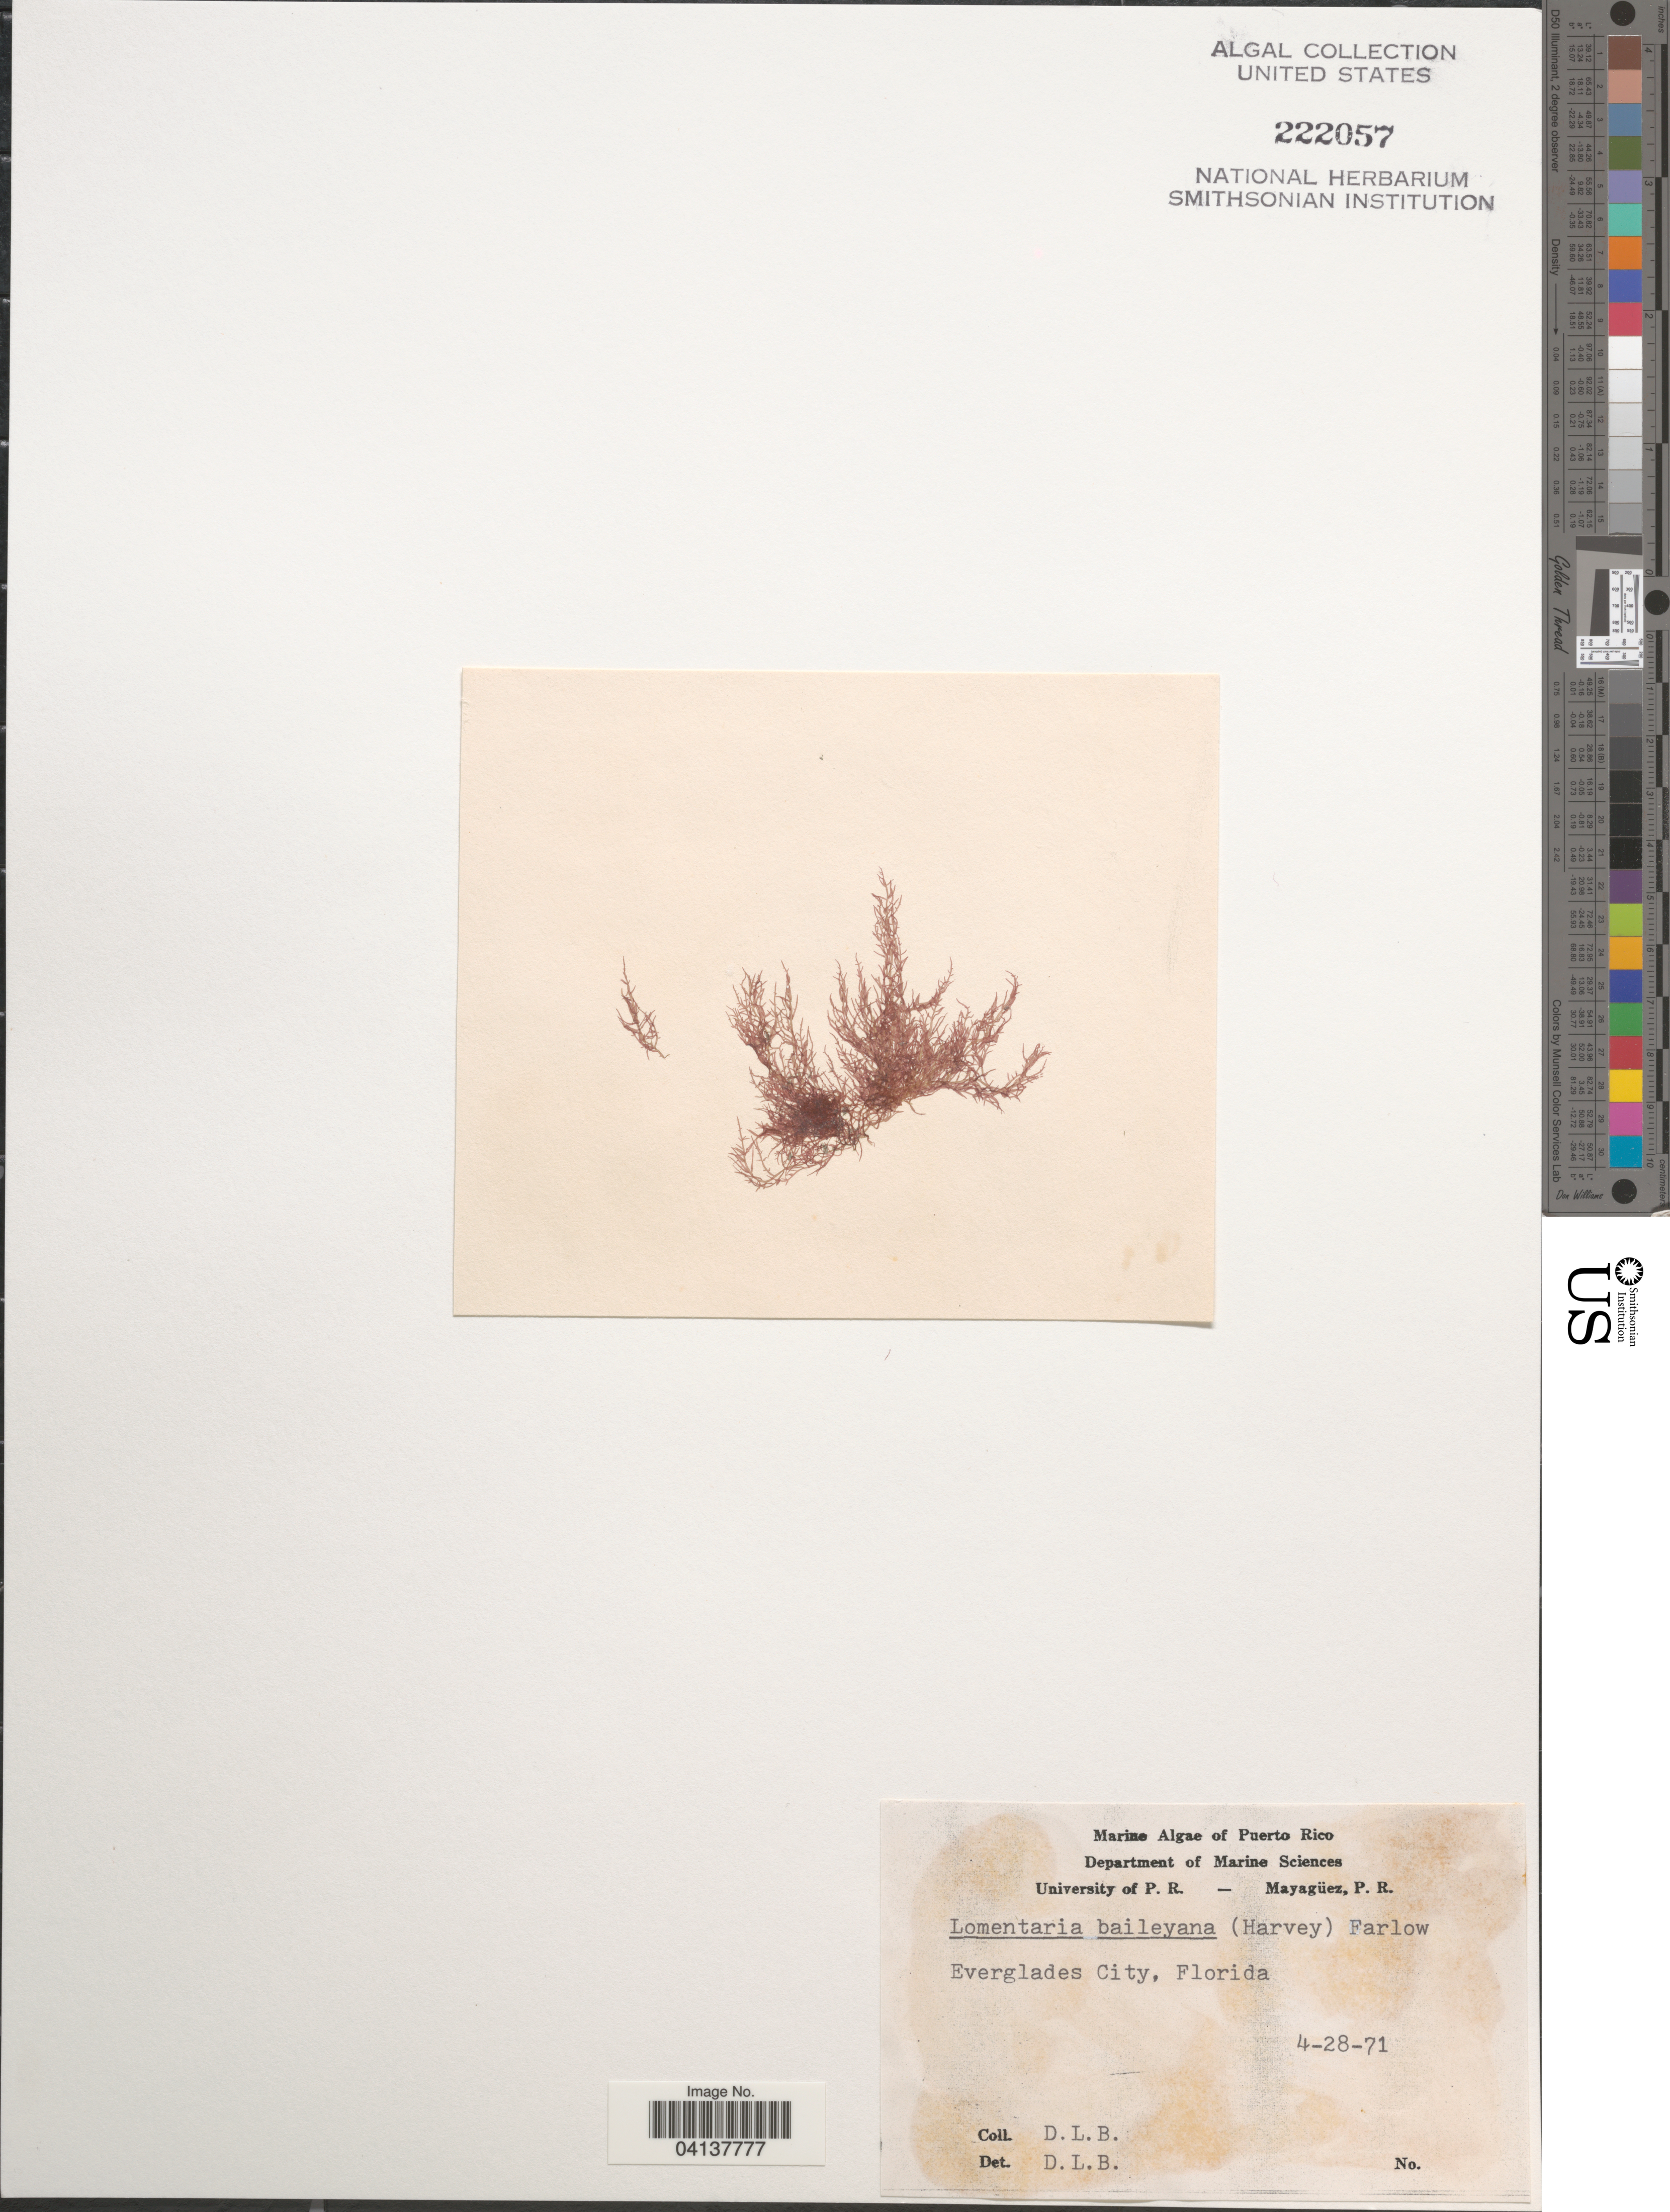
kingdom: Plantae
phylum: Rhodophyta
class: Florideophyceae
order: Rhodymeniales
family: Lomentariaceae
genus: Hooperia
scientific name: Hooperia divaricata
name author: (Durant) M.J. Wynne et al.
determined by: Algae name updating Project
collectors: D. L. B.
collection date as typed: Transcribed d/m/y: 28/4/71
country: United States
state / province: Florida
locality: Everglades City.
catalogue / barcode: US 222057